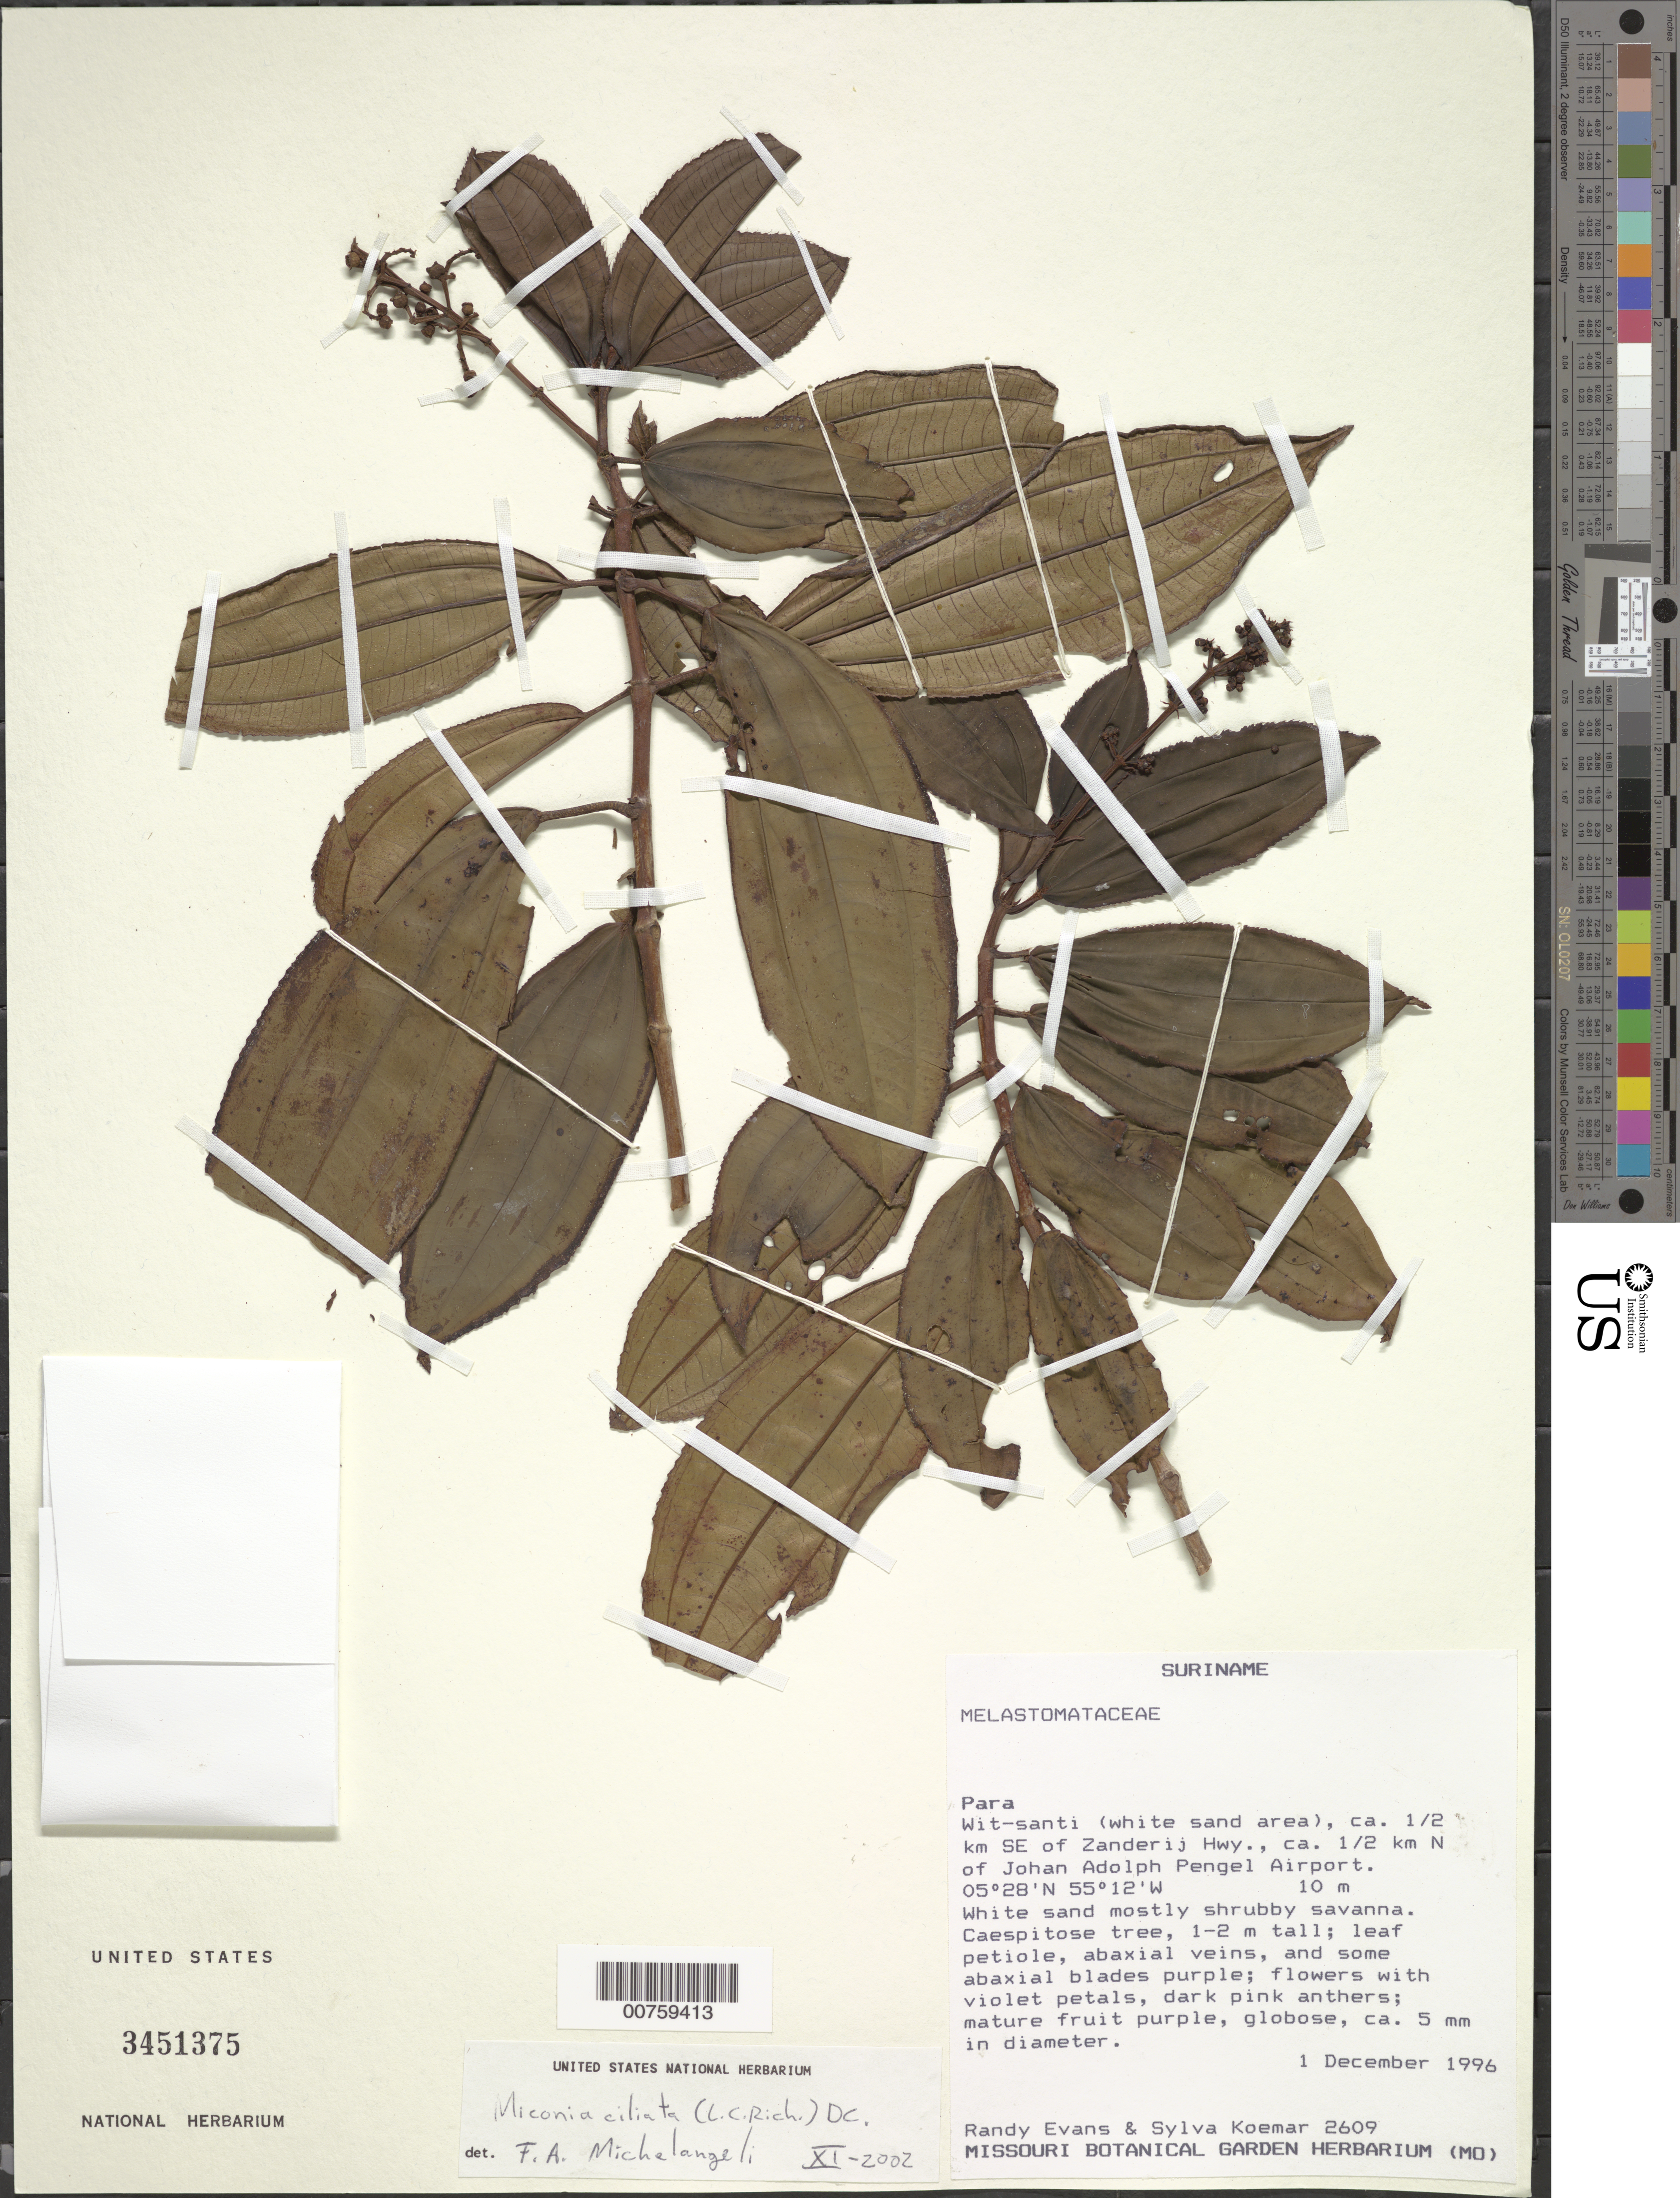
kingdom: Plantae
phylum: Tracheophyta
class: Magnoliopsida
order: Myrtales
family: Melastomataceae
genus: Miconia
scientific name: Miconia ciliata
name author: (Rich.) DC.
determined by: Michelangeli, F. A.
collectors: R. Evans & S. Koemar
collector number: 2609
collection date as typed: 1-Dec-96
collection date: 1996-12-01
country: Suriname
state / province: Para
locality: Wit-santi, 0.5 km SE of Zanderij Hwy., 0.5 km N of Johan Adolph Pengel Airport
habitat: White sand mostly scrub savanna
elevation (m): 10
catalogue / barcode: US 3451375